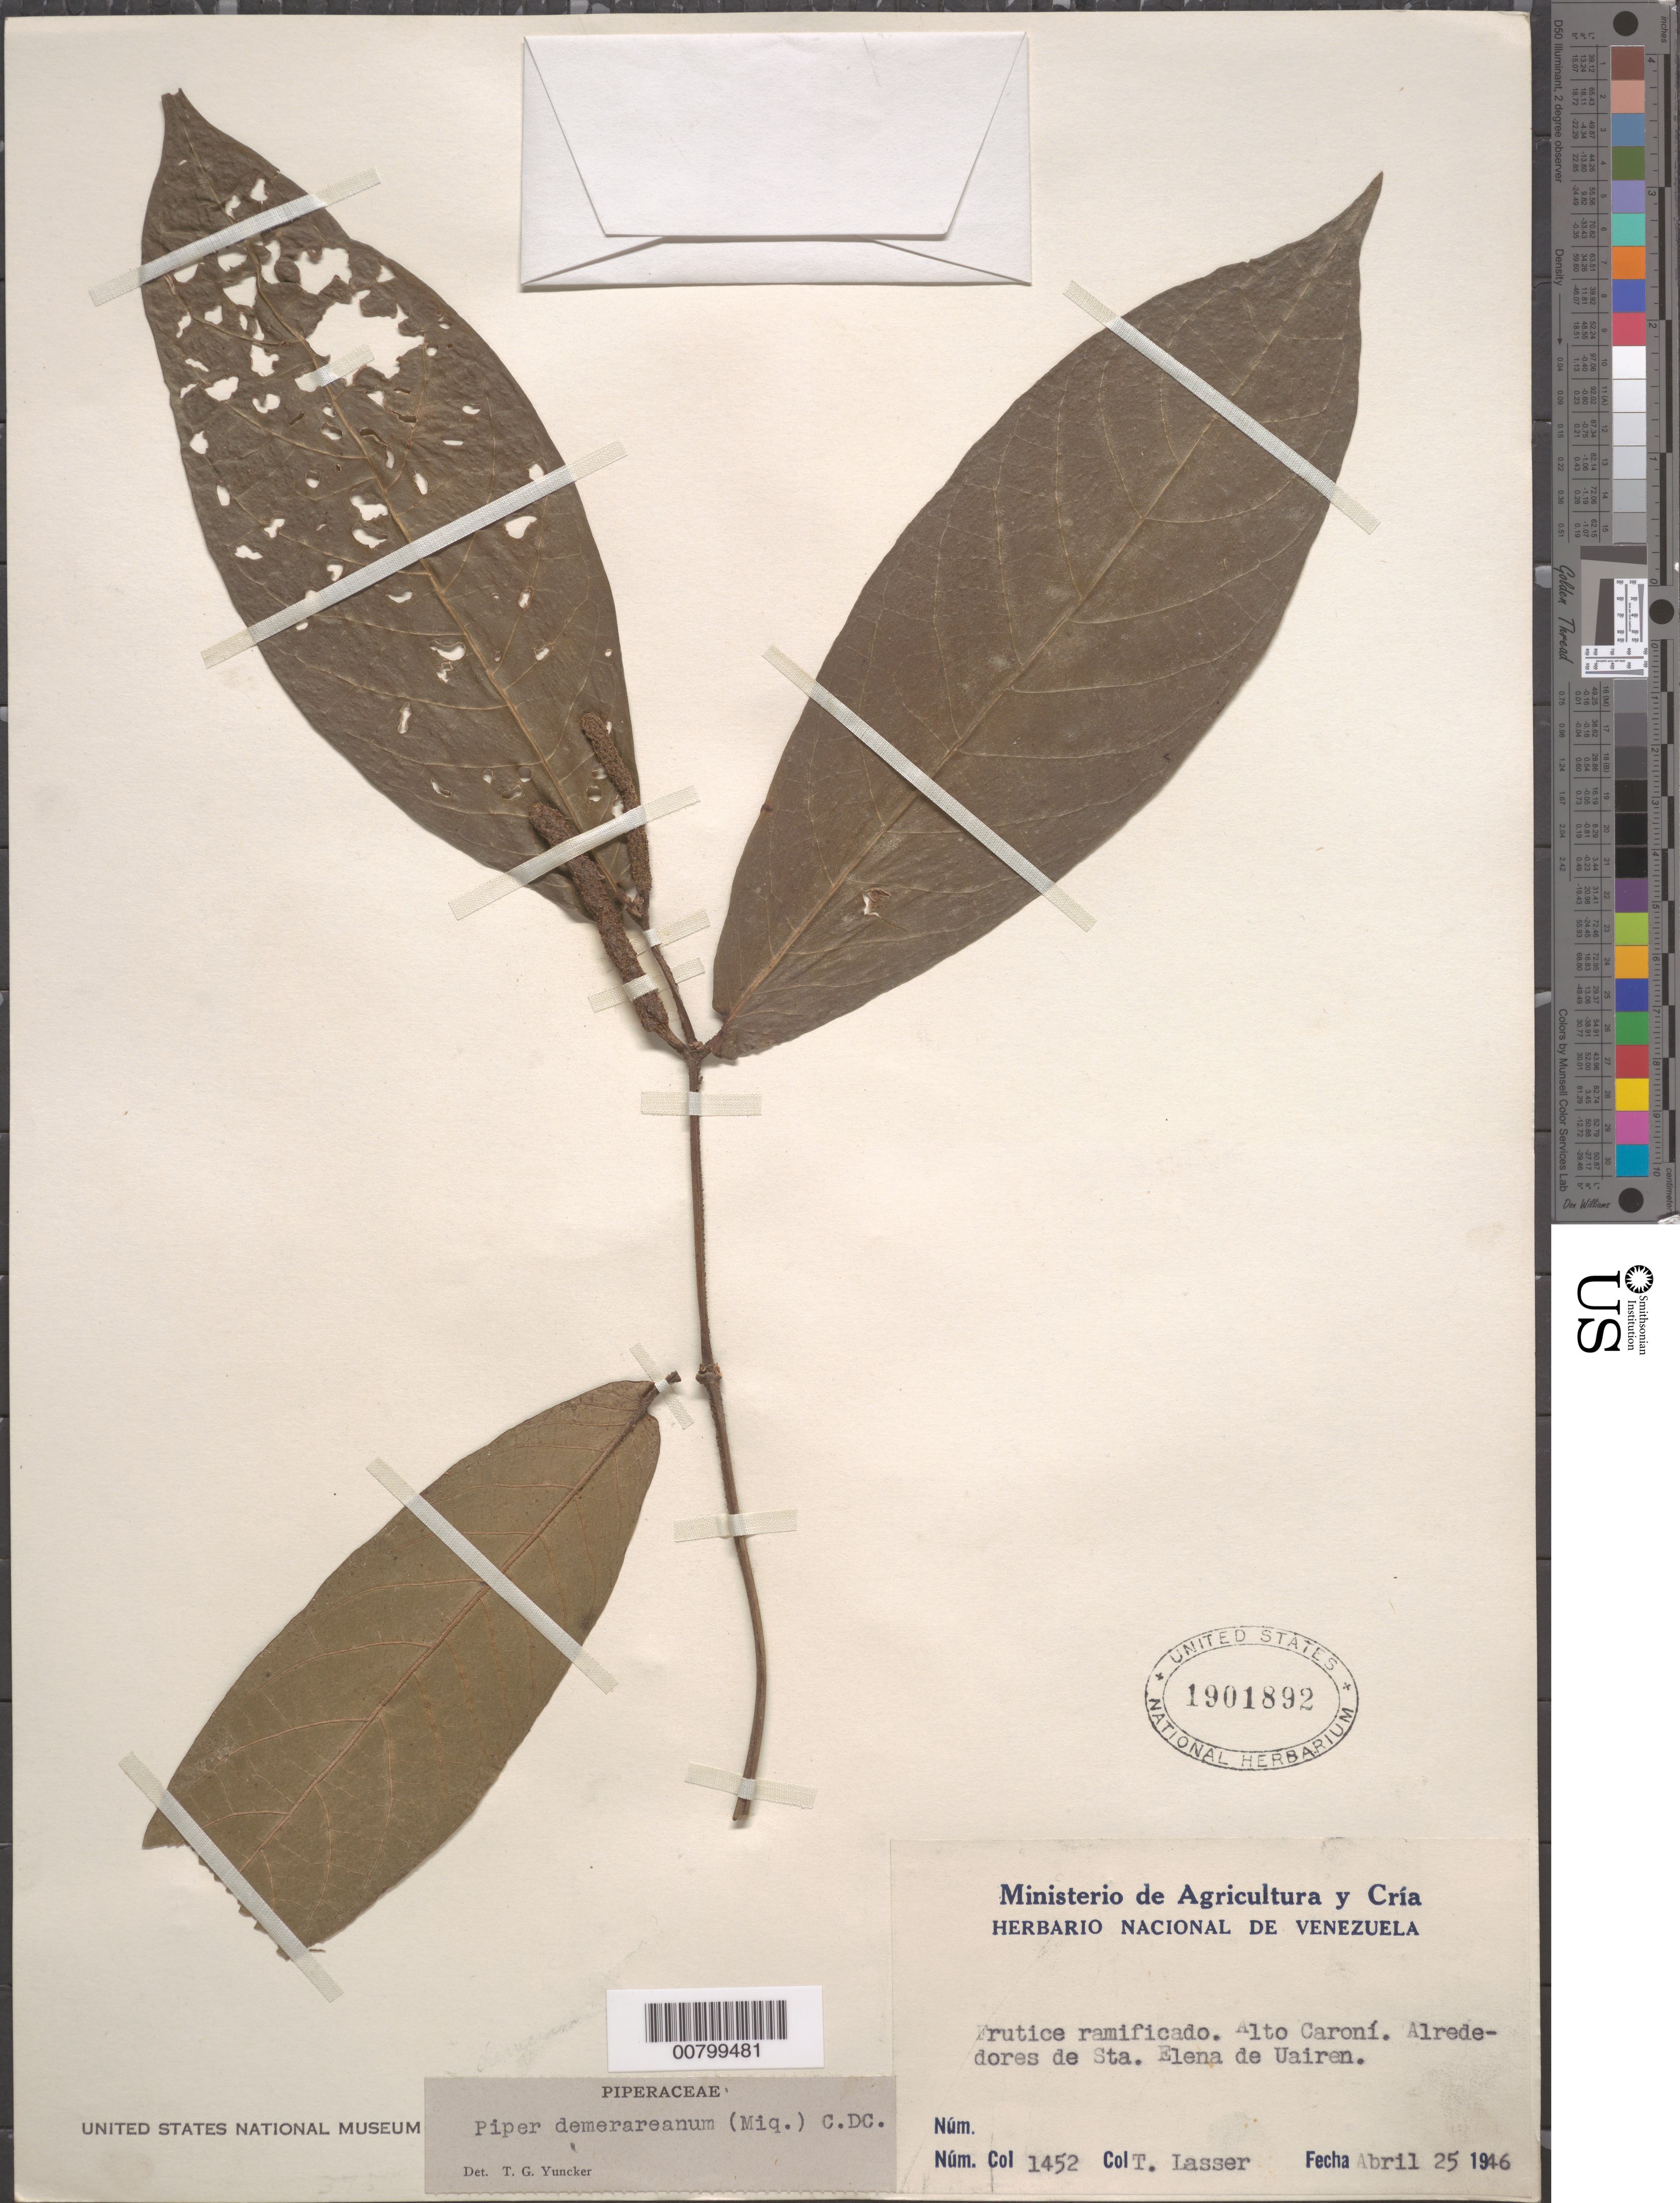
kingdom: Plantae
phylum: Tracheophyta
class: Magnoliopsida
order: Piperales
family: Piperaceae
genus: Piper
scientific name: Piper demeraranum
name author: (Miq.) C. DC.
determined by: Yuncker, T. G.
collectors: T. Lasser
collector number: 1452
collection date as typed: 25-Apr-46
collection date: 1946-04-25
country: Venezuela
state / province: Bolívar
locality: Sta. Elena de Uairén, Alto Caroní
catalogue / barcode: US 1901892